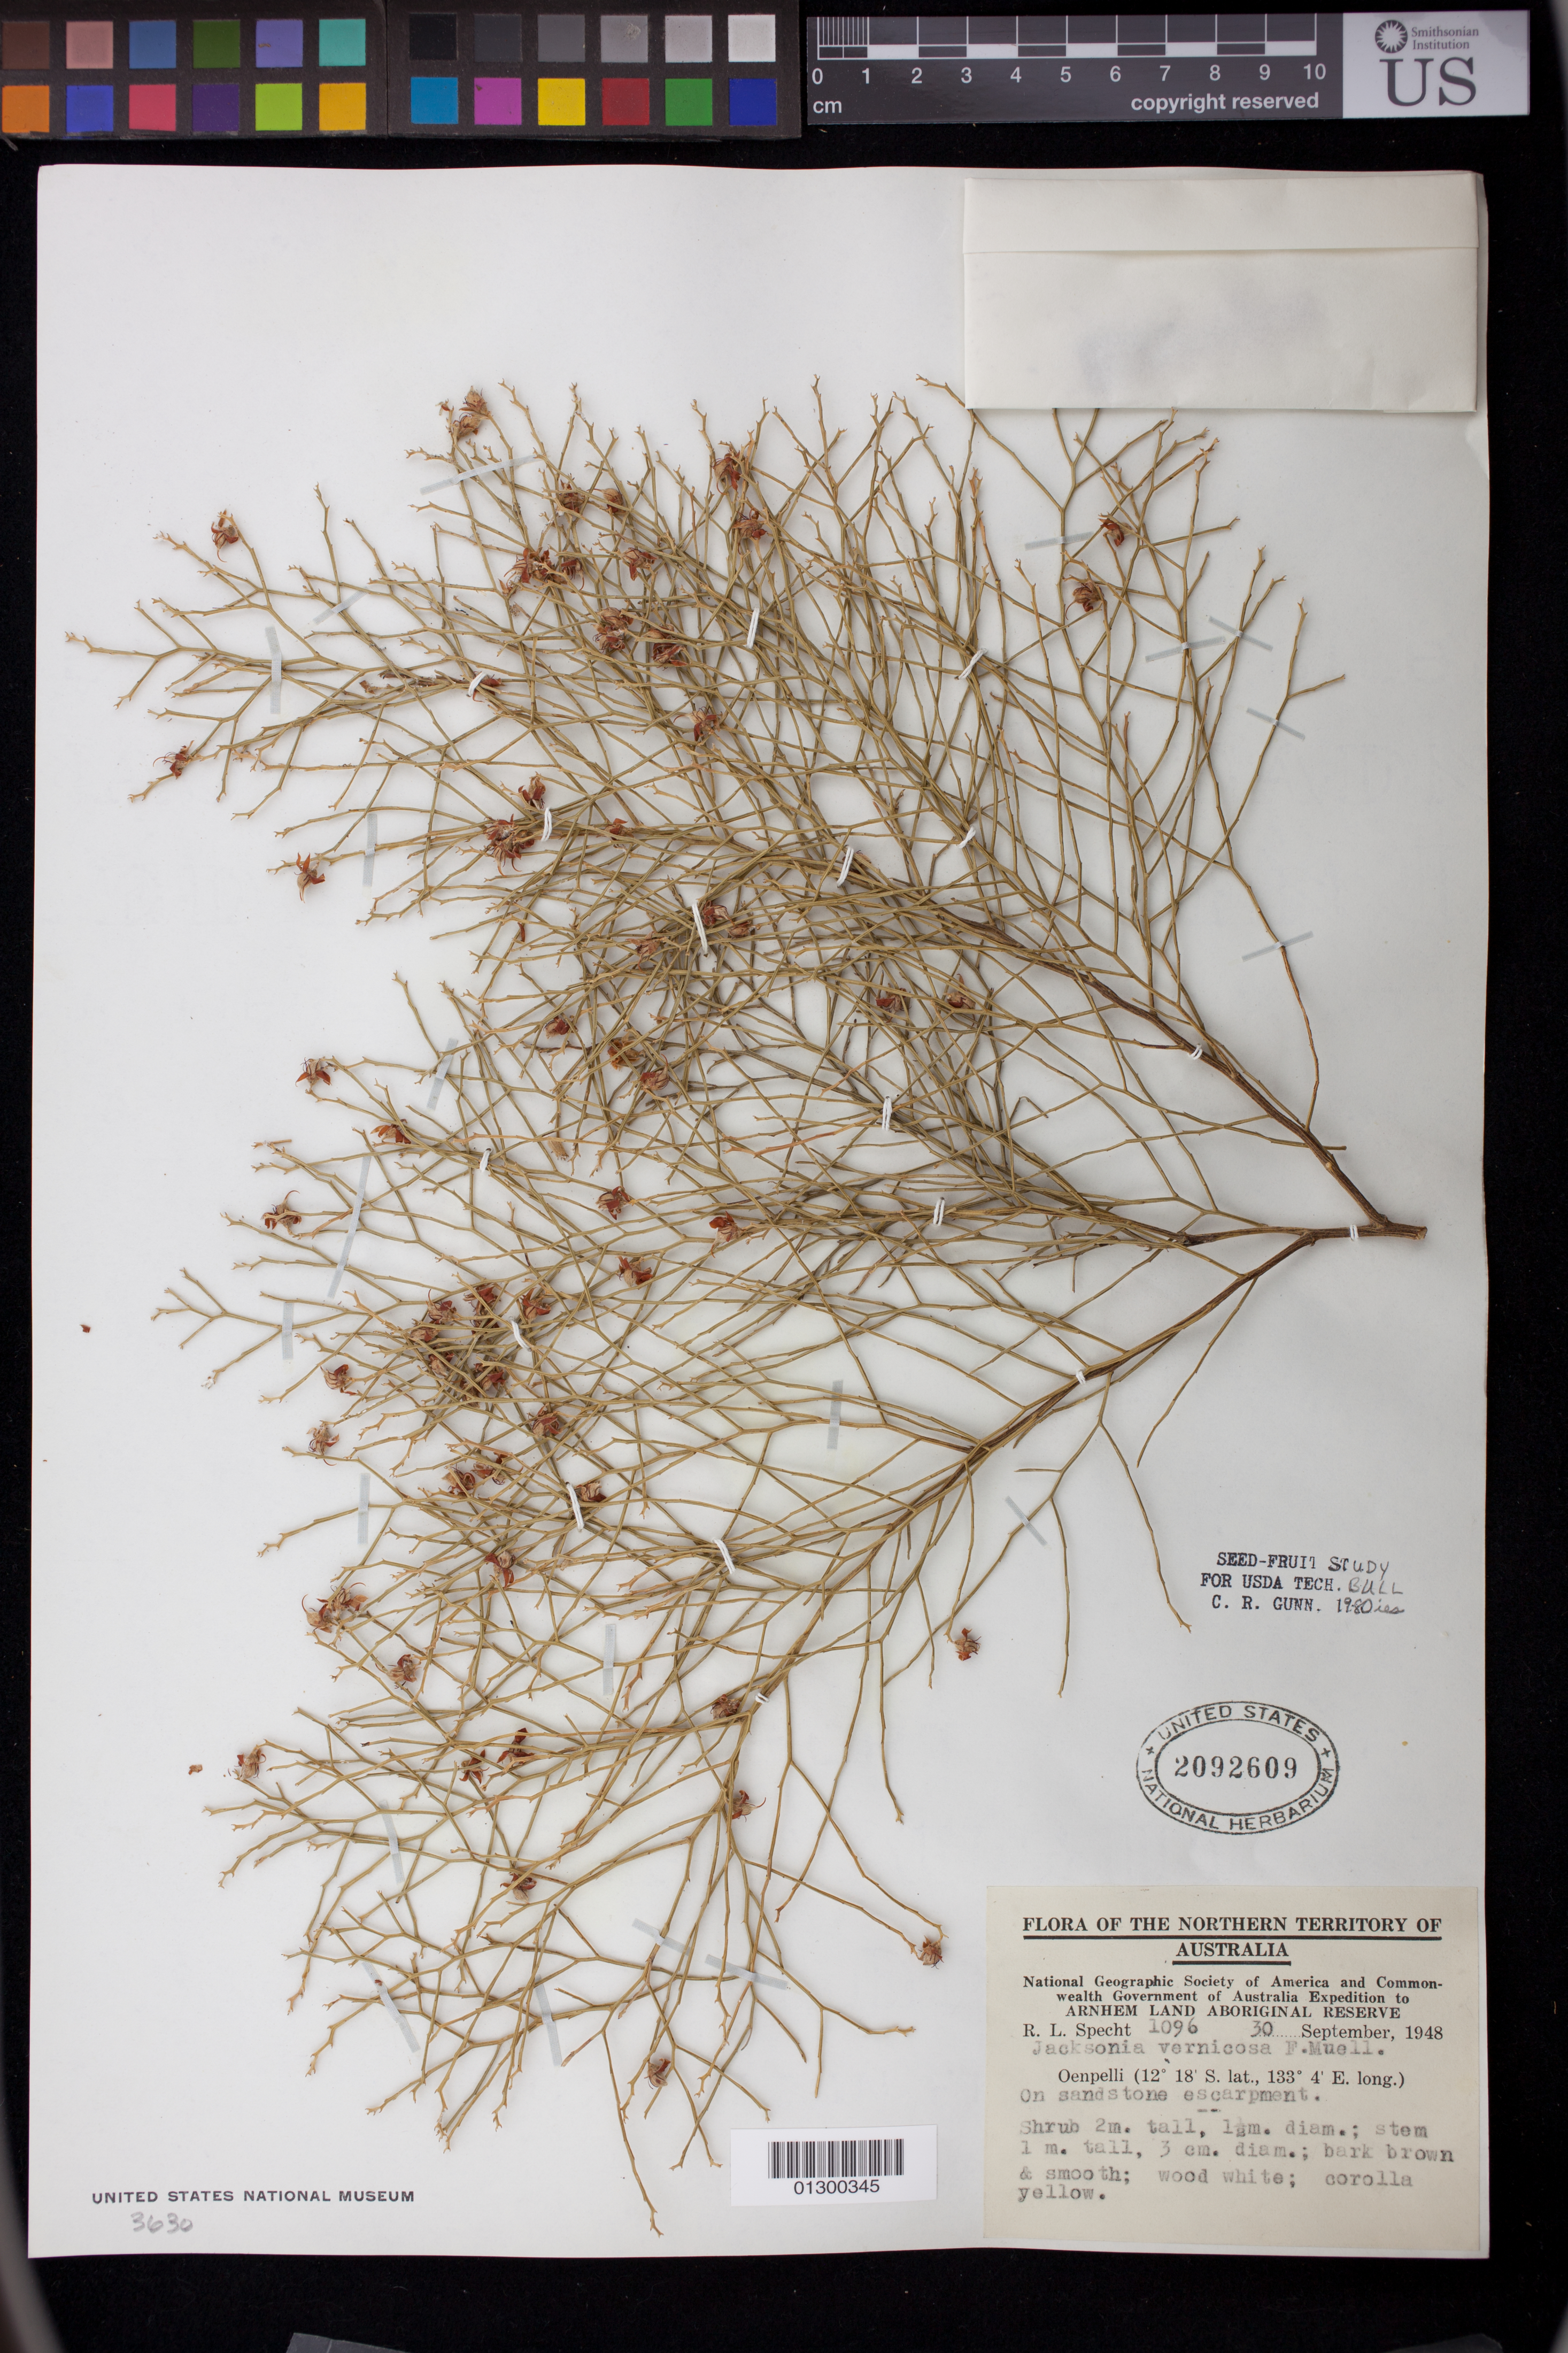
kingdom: Plantae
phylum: Tracheophyta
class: Magnoliopsida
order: Fabales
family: Fabaceae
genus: Jacksonia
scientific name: Jacksonia vernicosa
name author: Benth.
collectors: R. L. Specht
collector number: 1096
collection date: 1948-09-30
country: Australia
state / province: Northern Territory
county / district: West Arnhem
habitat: On sandstone escarpment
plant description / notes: Shrub 2 m. tall, 1.5 m. diam.; stem 1 m. tall, 3 cm. diam.; bark brown and smooth; wood white; corolla yellow.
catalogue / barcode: US 2092609